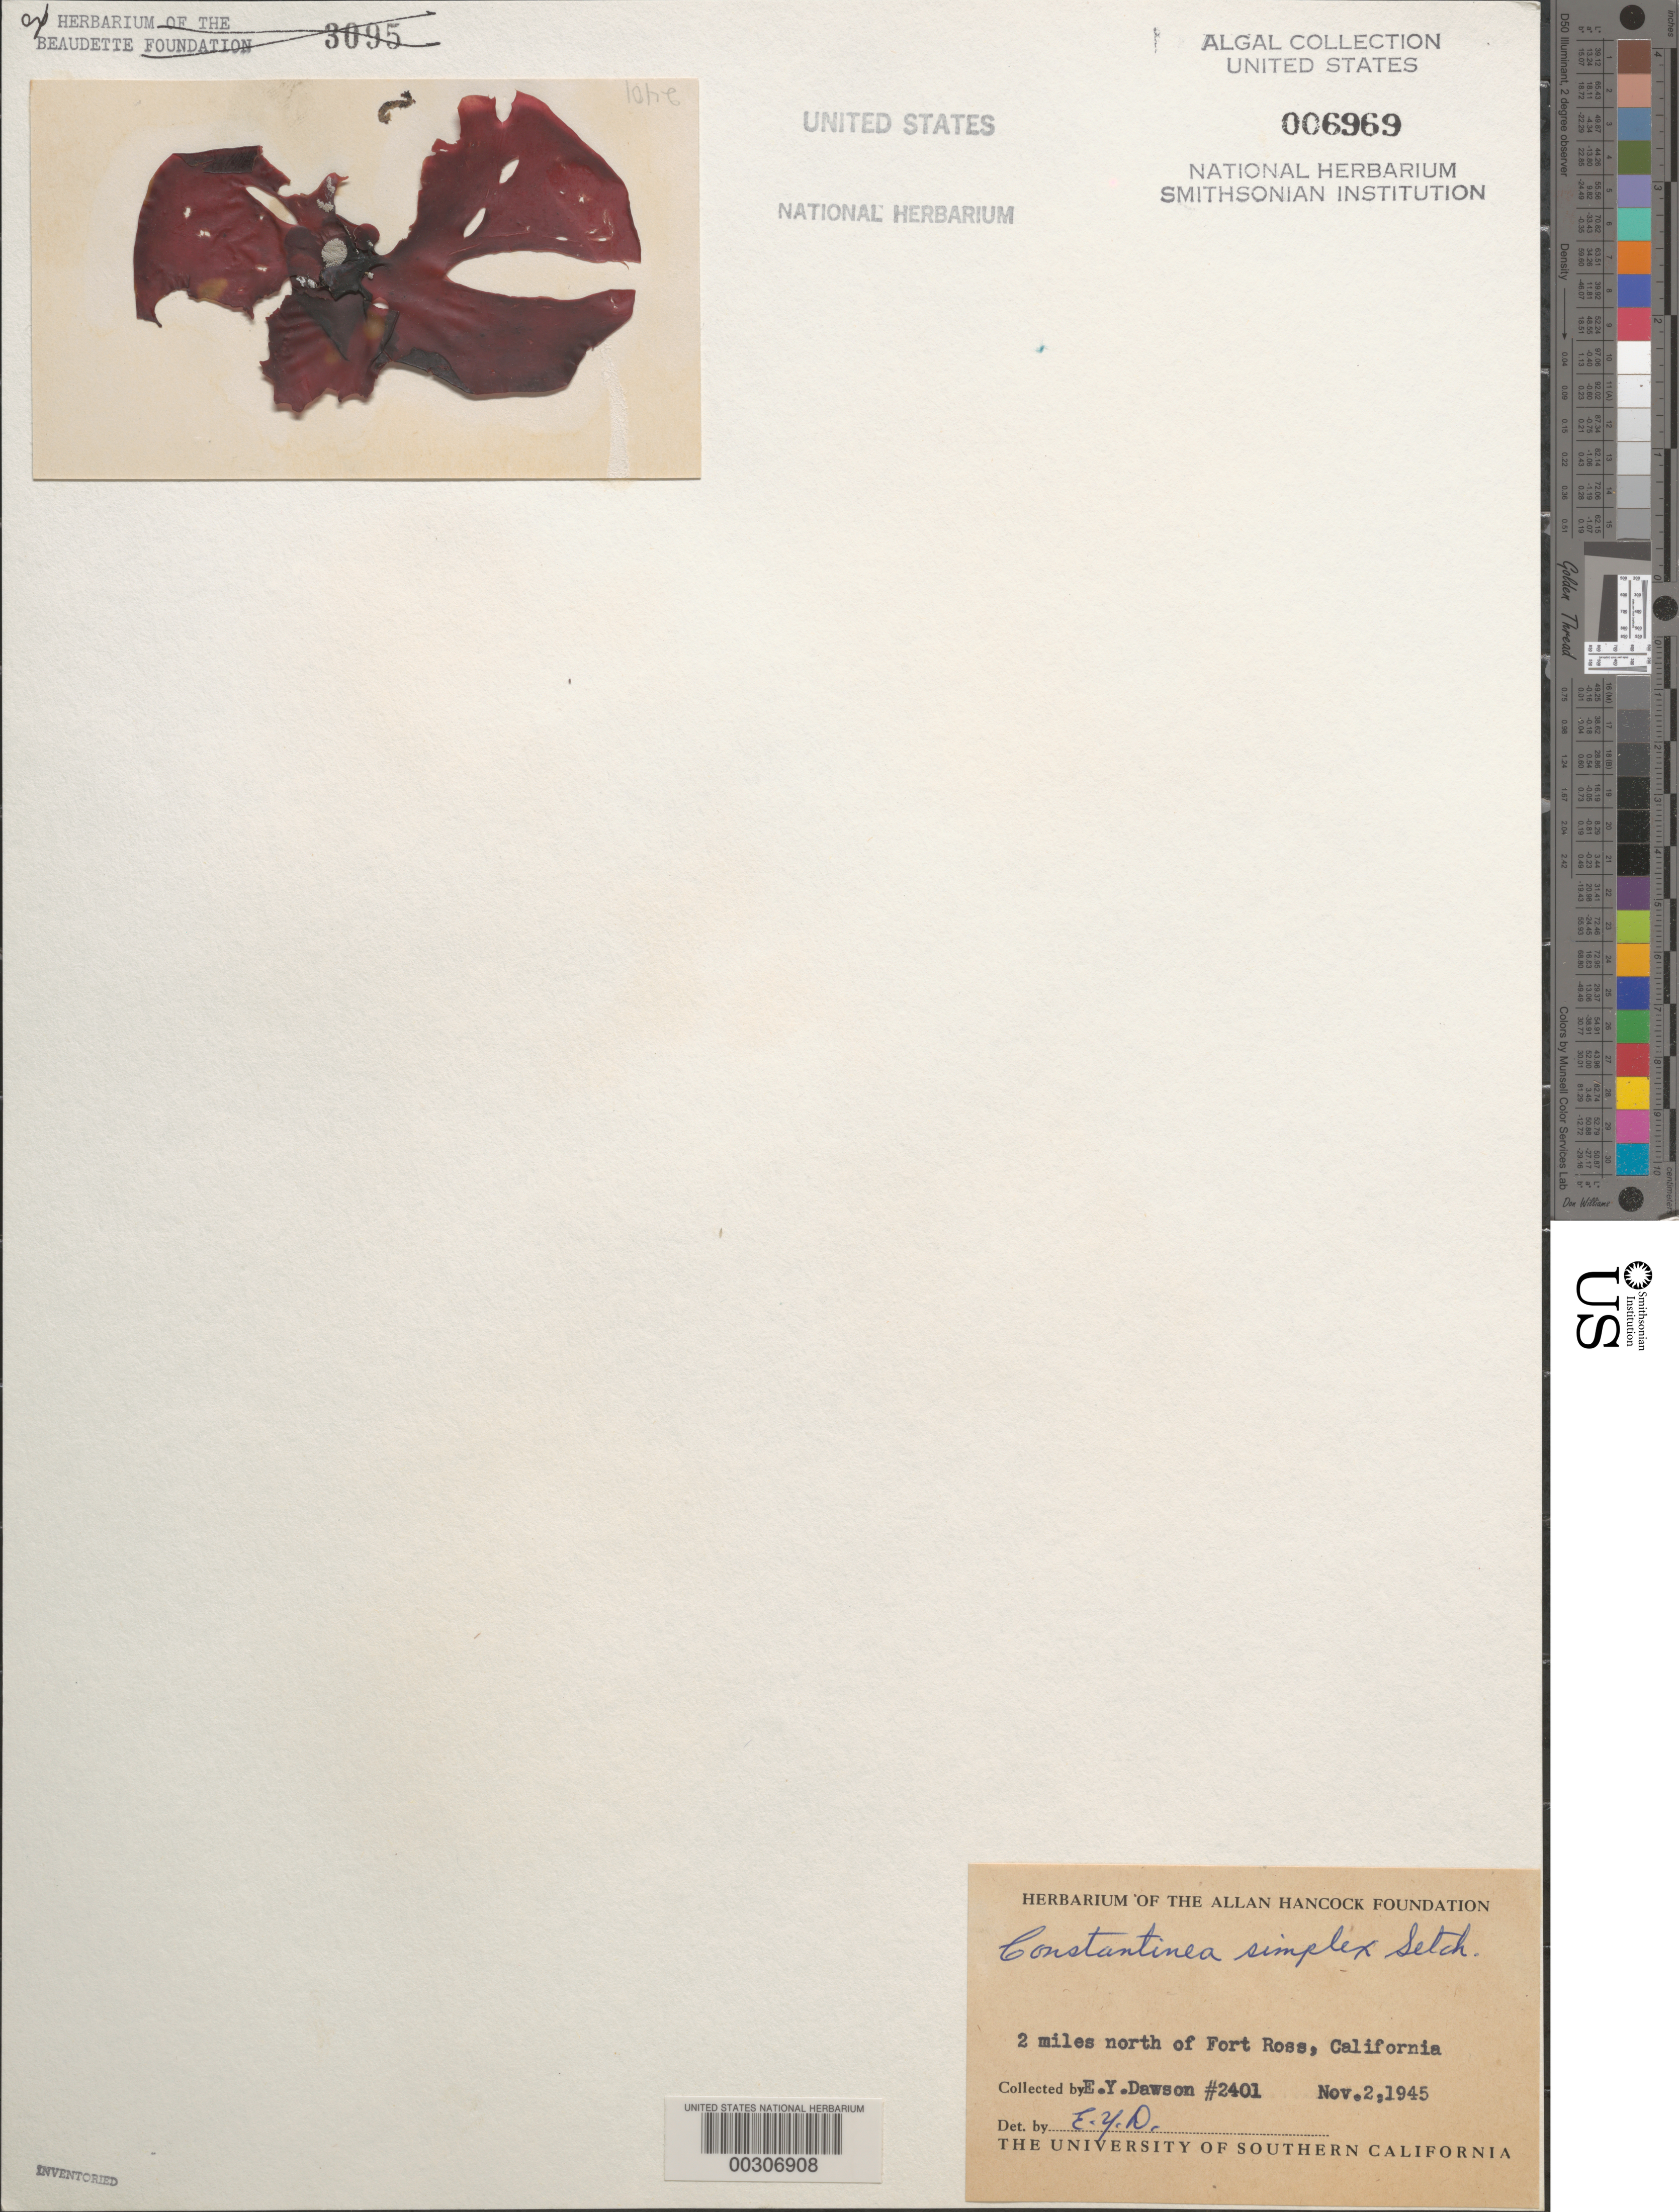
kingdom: Plantae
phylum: Rhodophyta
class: Florideophyceae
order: Gigartinales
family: Dumontiaceae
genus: Constantinea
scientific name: Constantinea simplex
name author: Setch.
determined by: Dawson, E. Y.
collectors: E. Y. Dawson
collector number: EYD 2401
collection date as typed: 02 Nov 1945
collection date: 1945-11-02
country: United States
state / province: California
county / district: Sonoma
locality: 2 miles north of Fort Ross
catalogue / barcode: US 6969